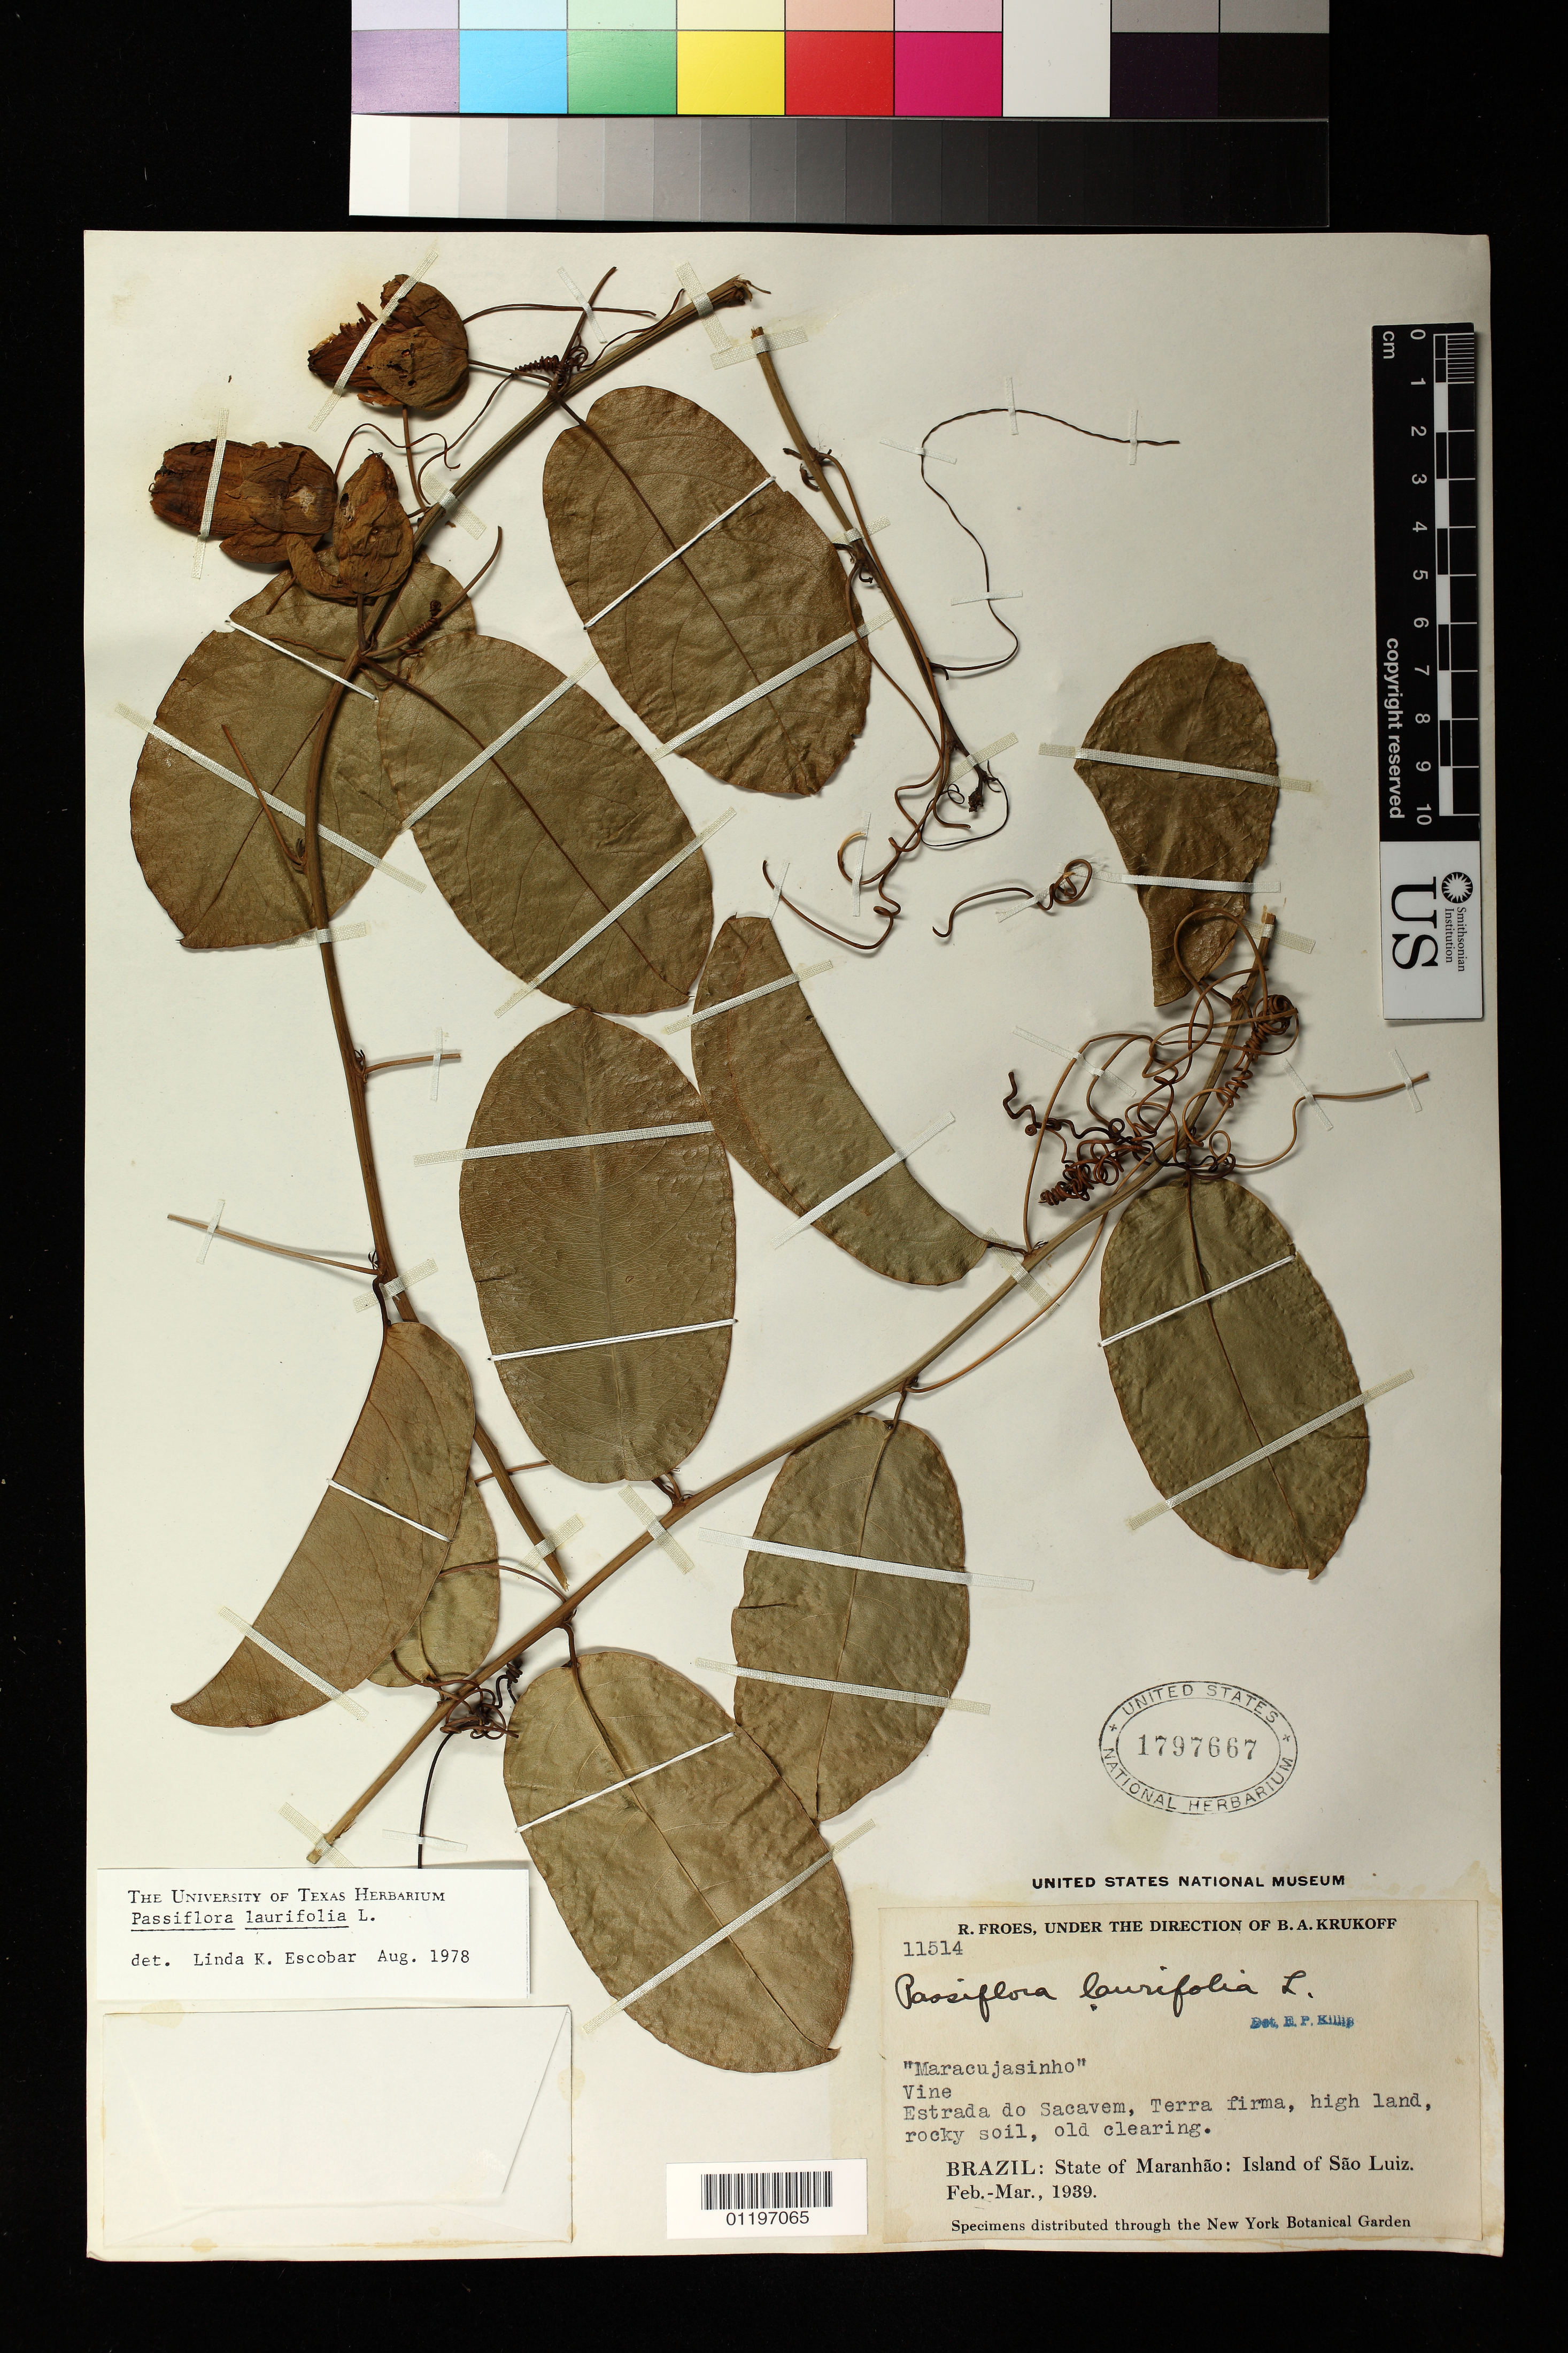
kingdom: Plantae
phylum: Tracheophyta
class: Magnoliopsida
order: Malpighiales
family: Passifloraceae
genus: Passiflora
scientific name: Passiflora laurifolia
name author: L.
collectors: R. L. Fróes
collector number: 11514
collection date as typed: Feb 1939 to -- Mar 1939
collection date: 1939-02/1939-03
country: Brazil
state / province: Maranhão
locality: Island of São Luiz, Estrada do Sacavem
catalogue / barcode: US 1797667